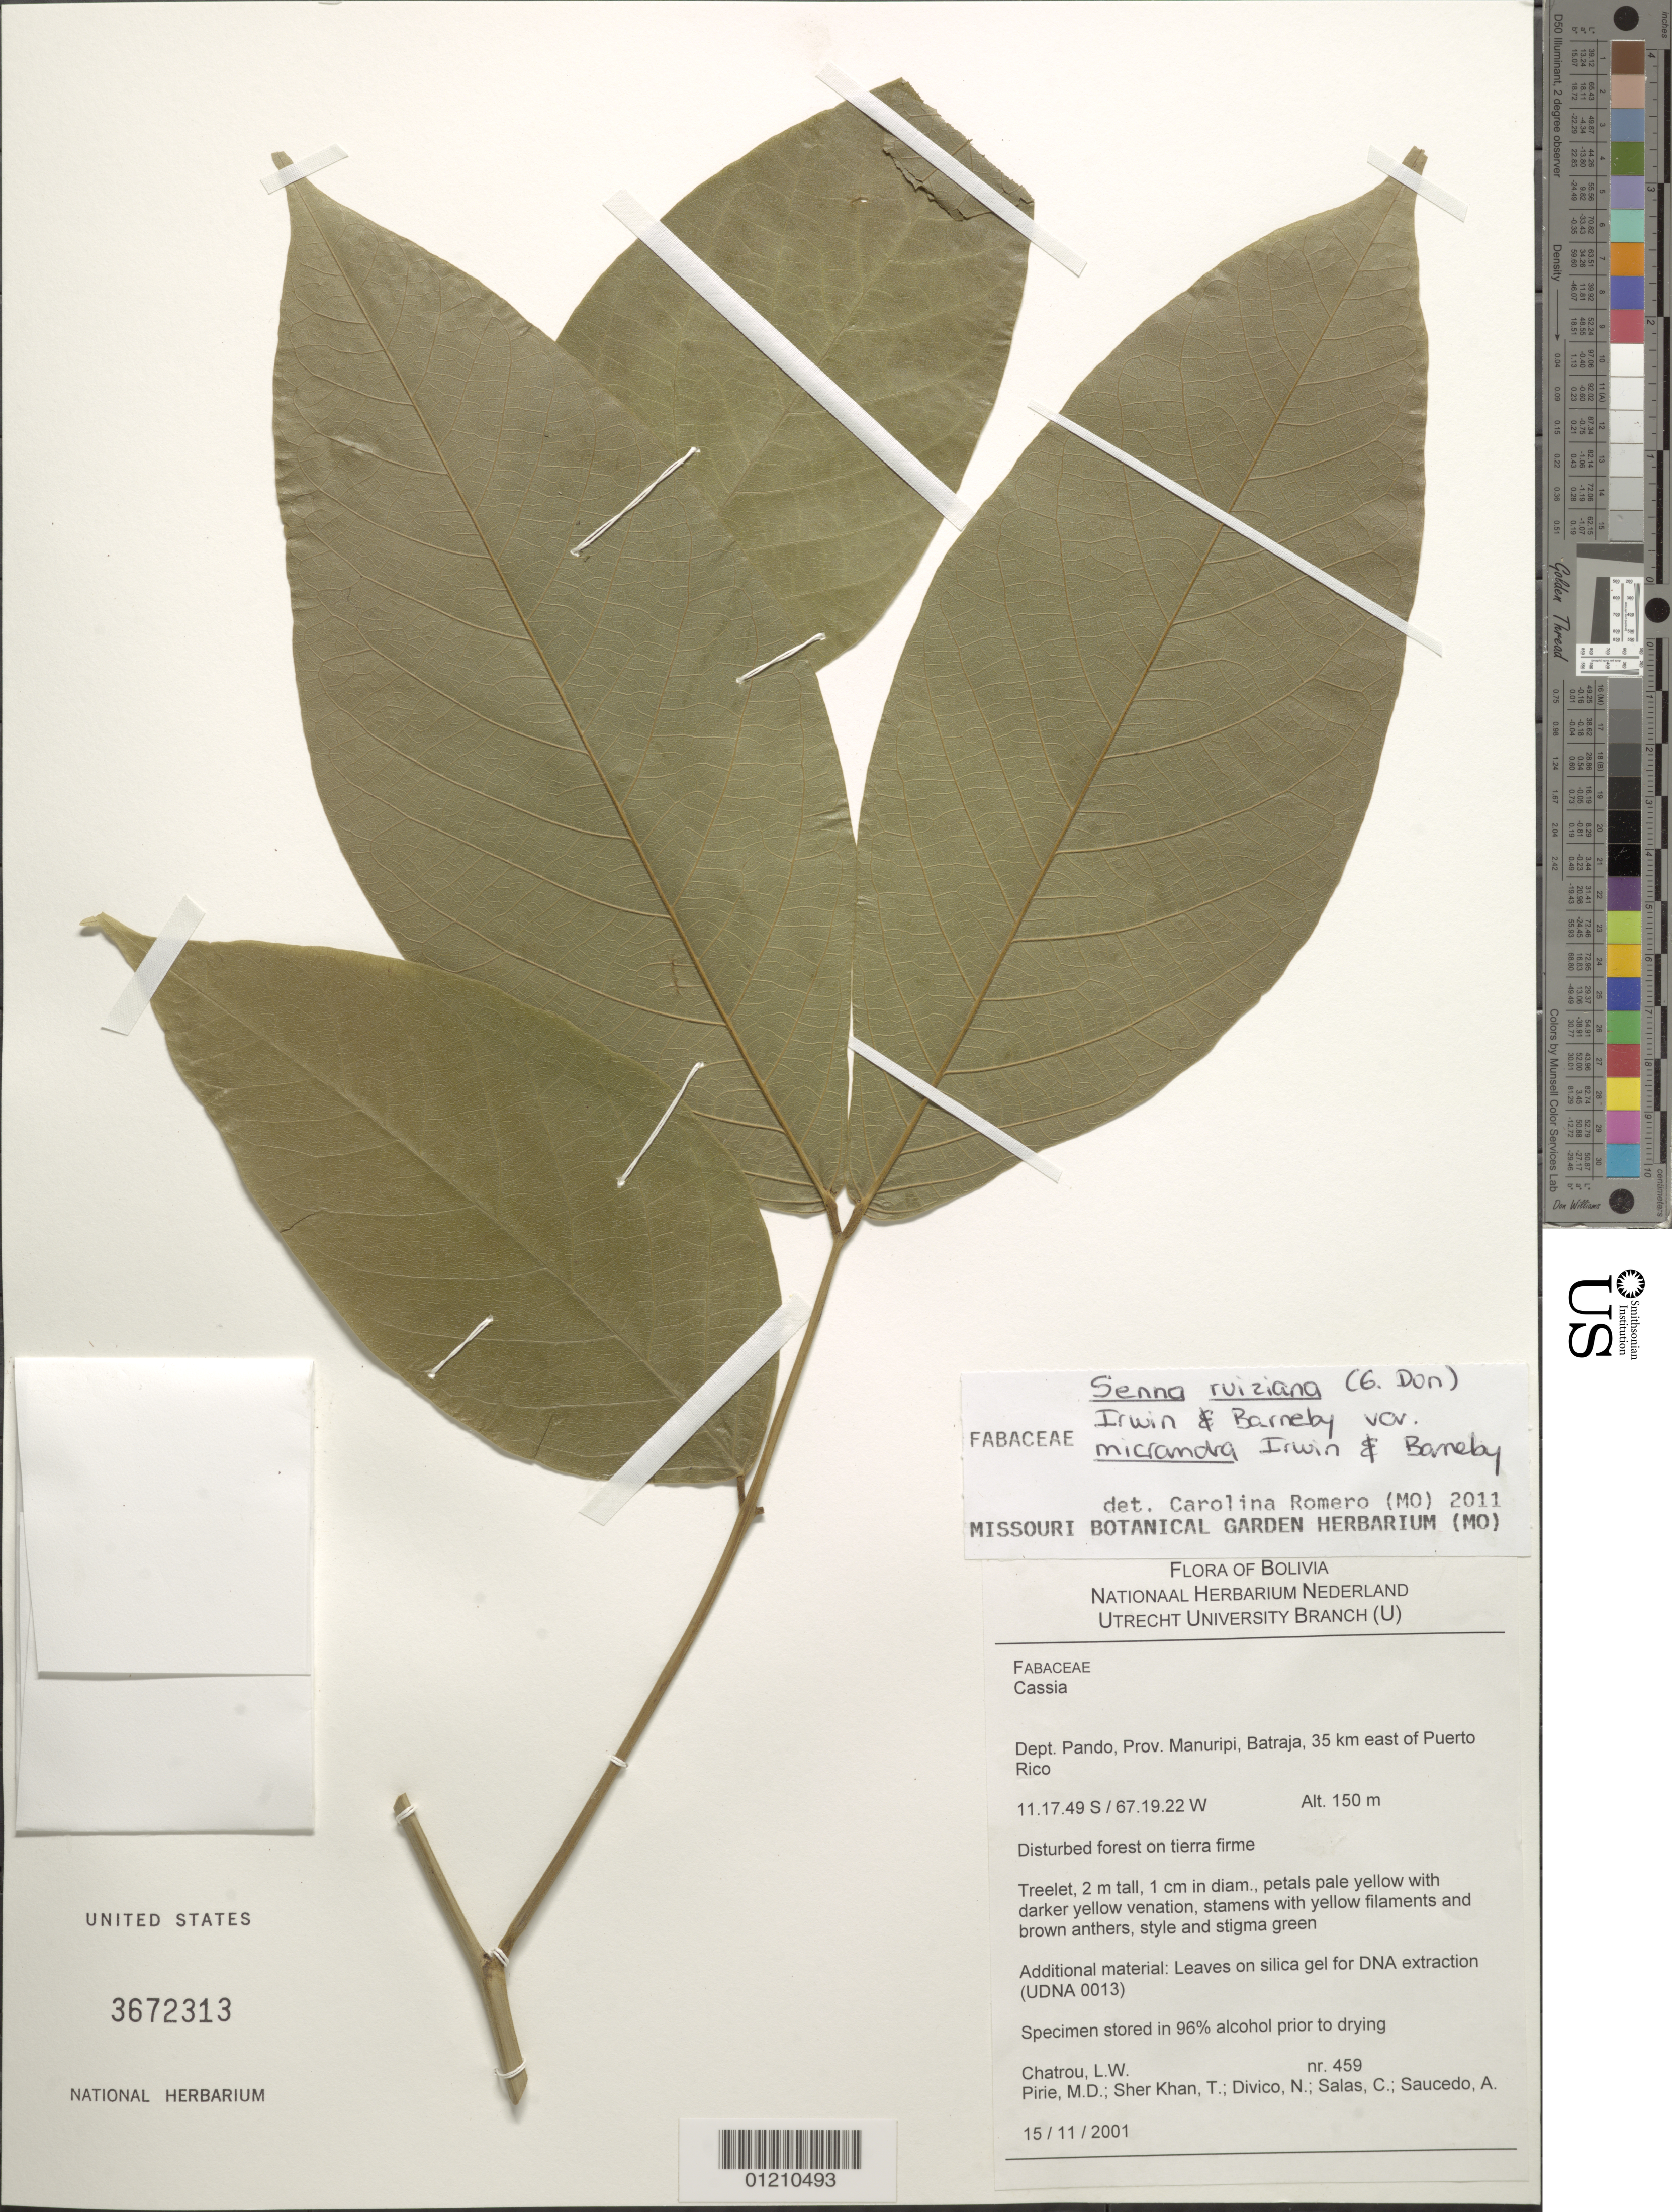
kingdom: Plantae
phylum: Tracheophyta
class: Magnoliopsida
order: Fabales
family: Fabaceae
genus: Senna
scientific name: Senna ruiziana var. micrandra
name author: H.S. Irwin & Barneby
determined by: Romero-Hernández, Carolina, (COL)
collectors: L. W. Chatrou et al.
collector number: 459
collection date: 2001-11-15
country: Bolivia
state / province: Pando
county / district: Manuripi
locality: Batraja, 35 km east of Puerto Rico.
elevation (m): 150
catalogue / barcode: US 3672313